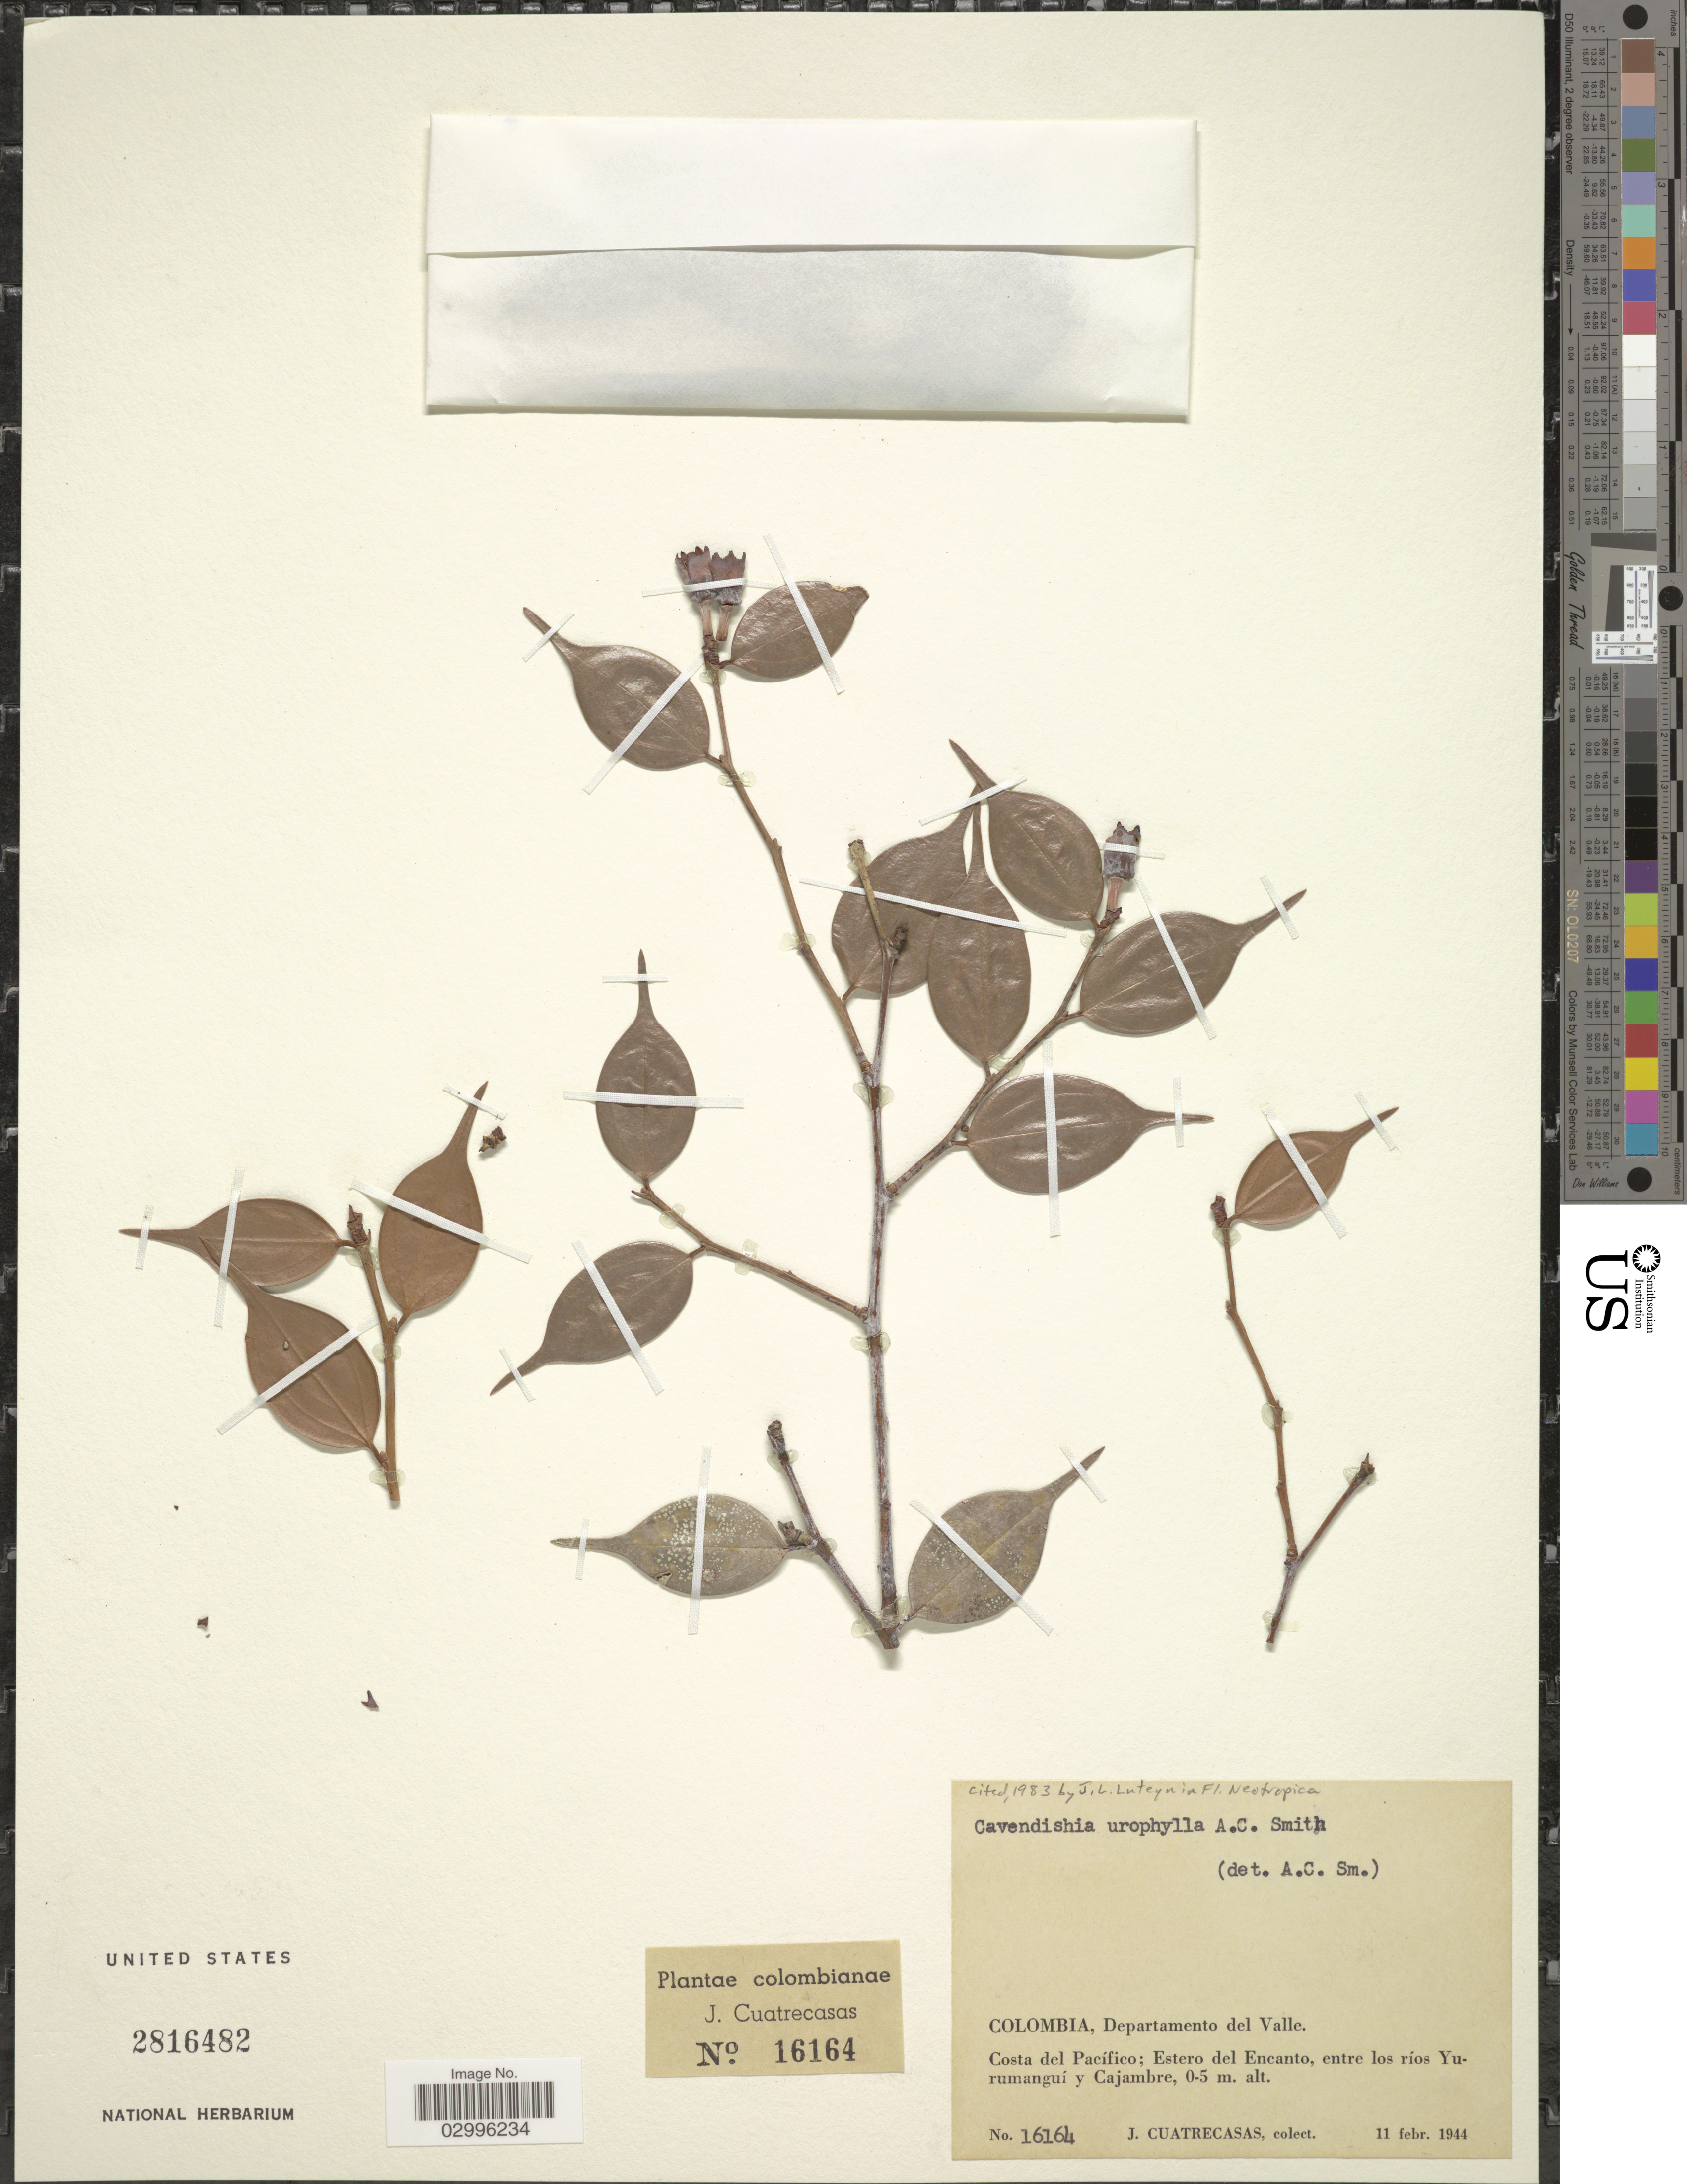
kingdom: Plantae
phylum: Tracheophyta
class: Magnoliopsida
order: Ericales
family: Ericaceae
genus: Cavendishia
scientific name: Cavendishia urophylla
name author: A.C. Sm.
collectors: J. Cuatrecasas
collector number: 16164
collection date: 1944-02-11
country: Colombia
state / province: Valle del Cauca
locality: Departamento del Valle. Costa del Pacífico; Estero del Encanto, entre los ríos Yurumanguí y Cajambre.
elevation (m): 0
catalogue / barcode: US 2816482